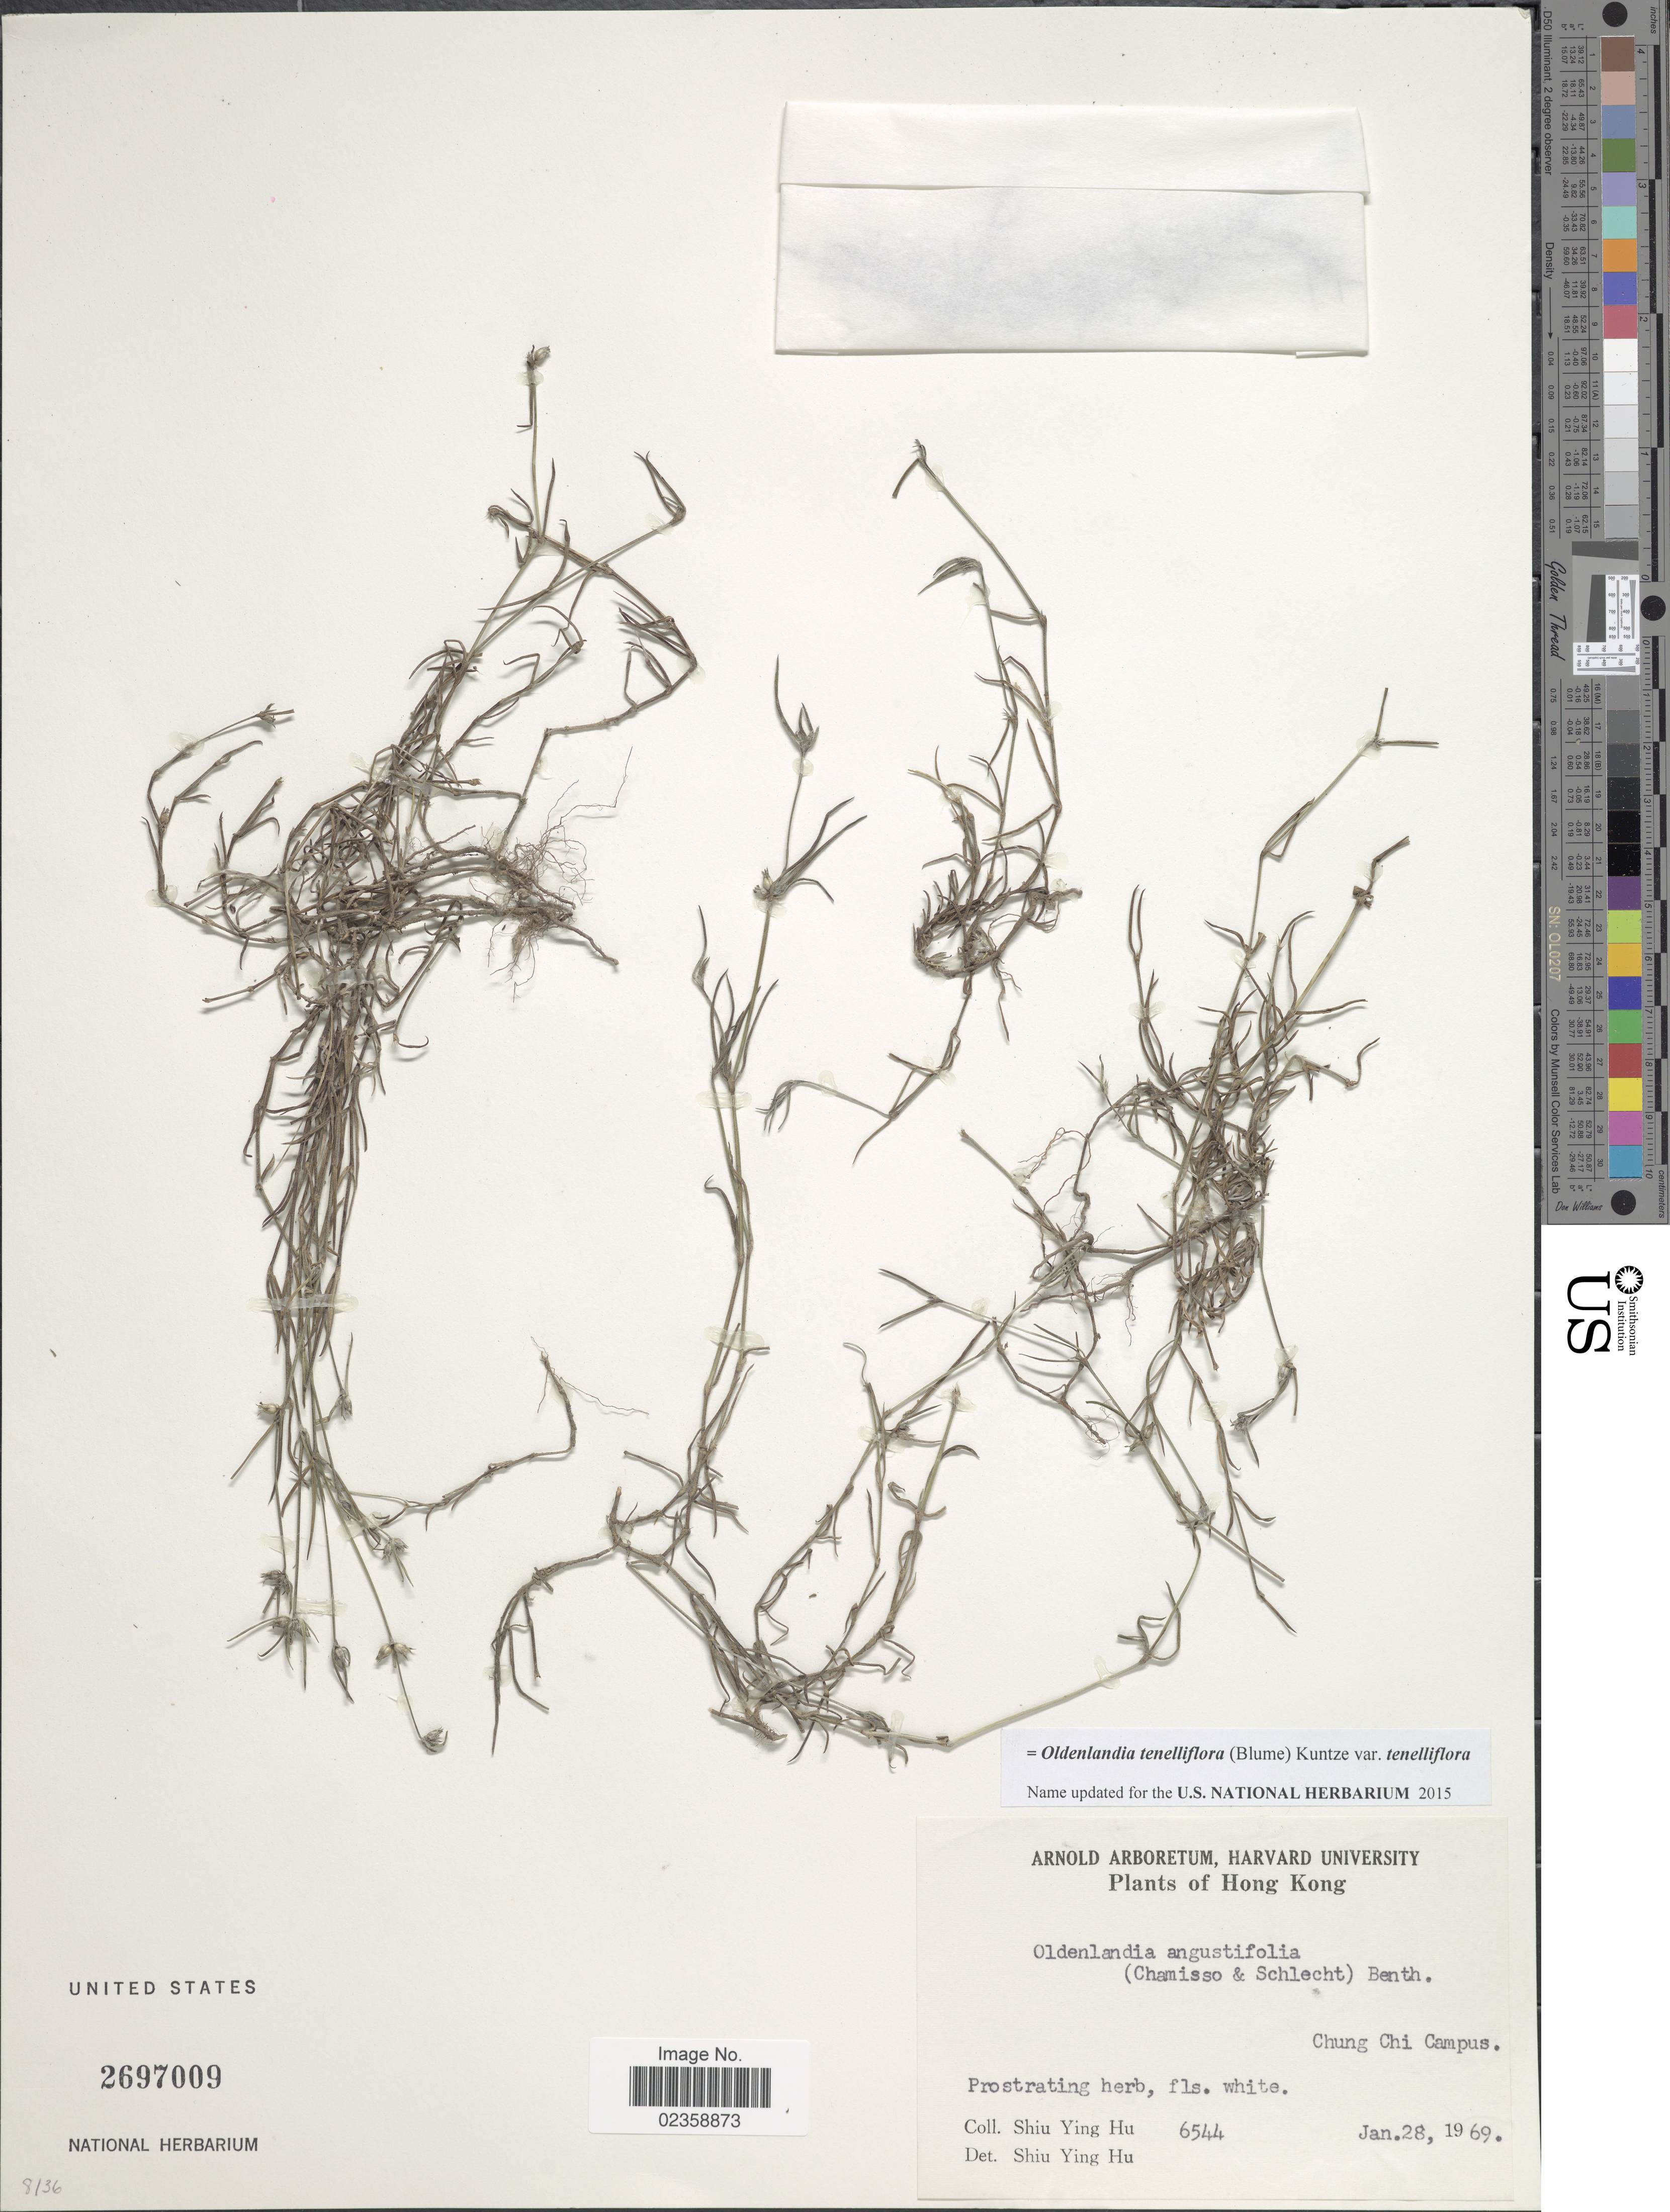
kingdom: Plantae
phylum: Tracheophyta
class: Magnoliopsida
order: Gentianales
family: Rubiaceae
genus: Oldenlandia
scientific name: Oldenlandia tenelliflora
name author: (Blume) Kuntze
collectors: S. Y. Hu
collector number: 6544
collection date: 1969-01-28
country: China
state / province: Hong Kong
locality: Chung Chi Campus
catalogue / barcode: US 2697009